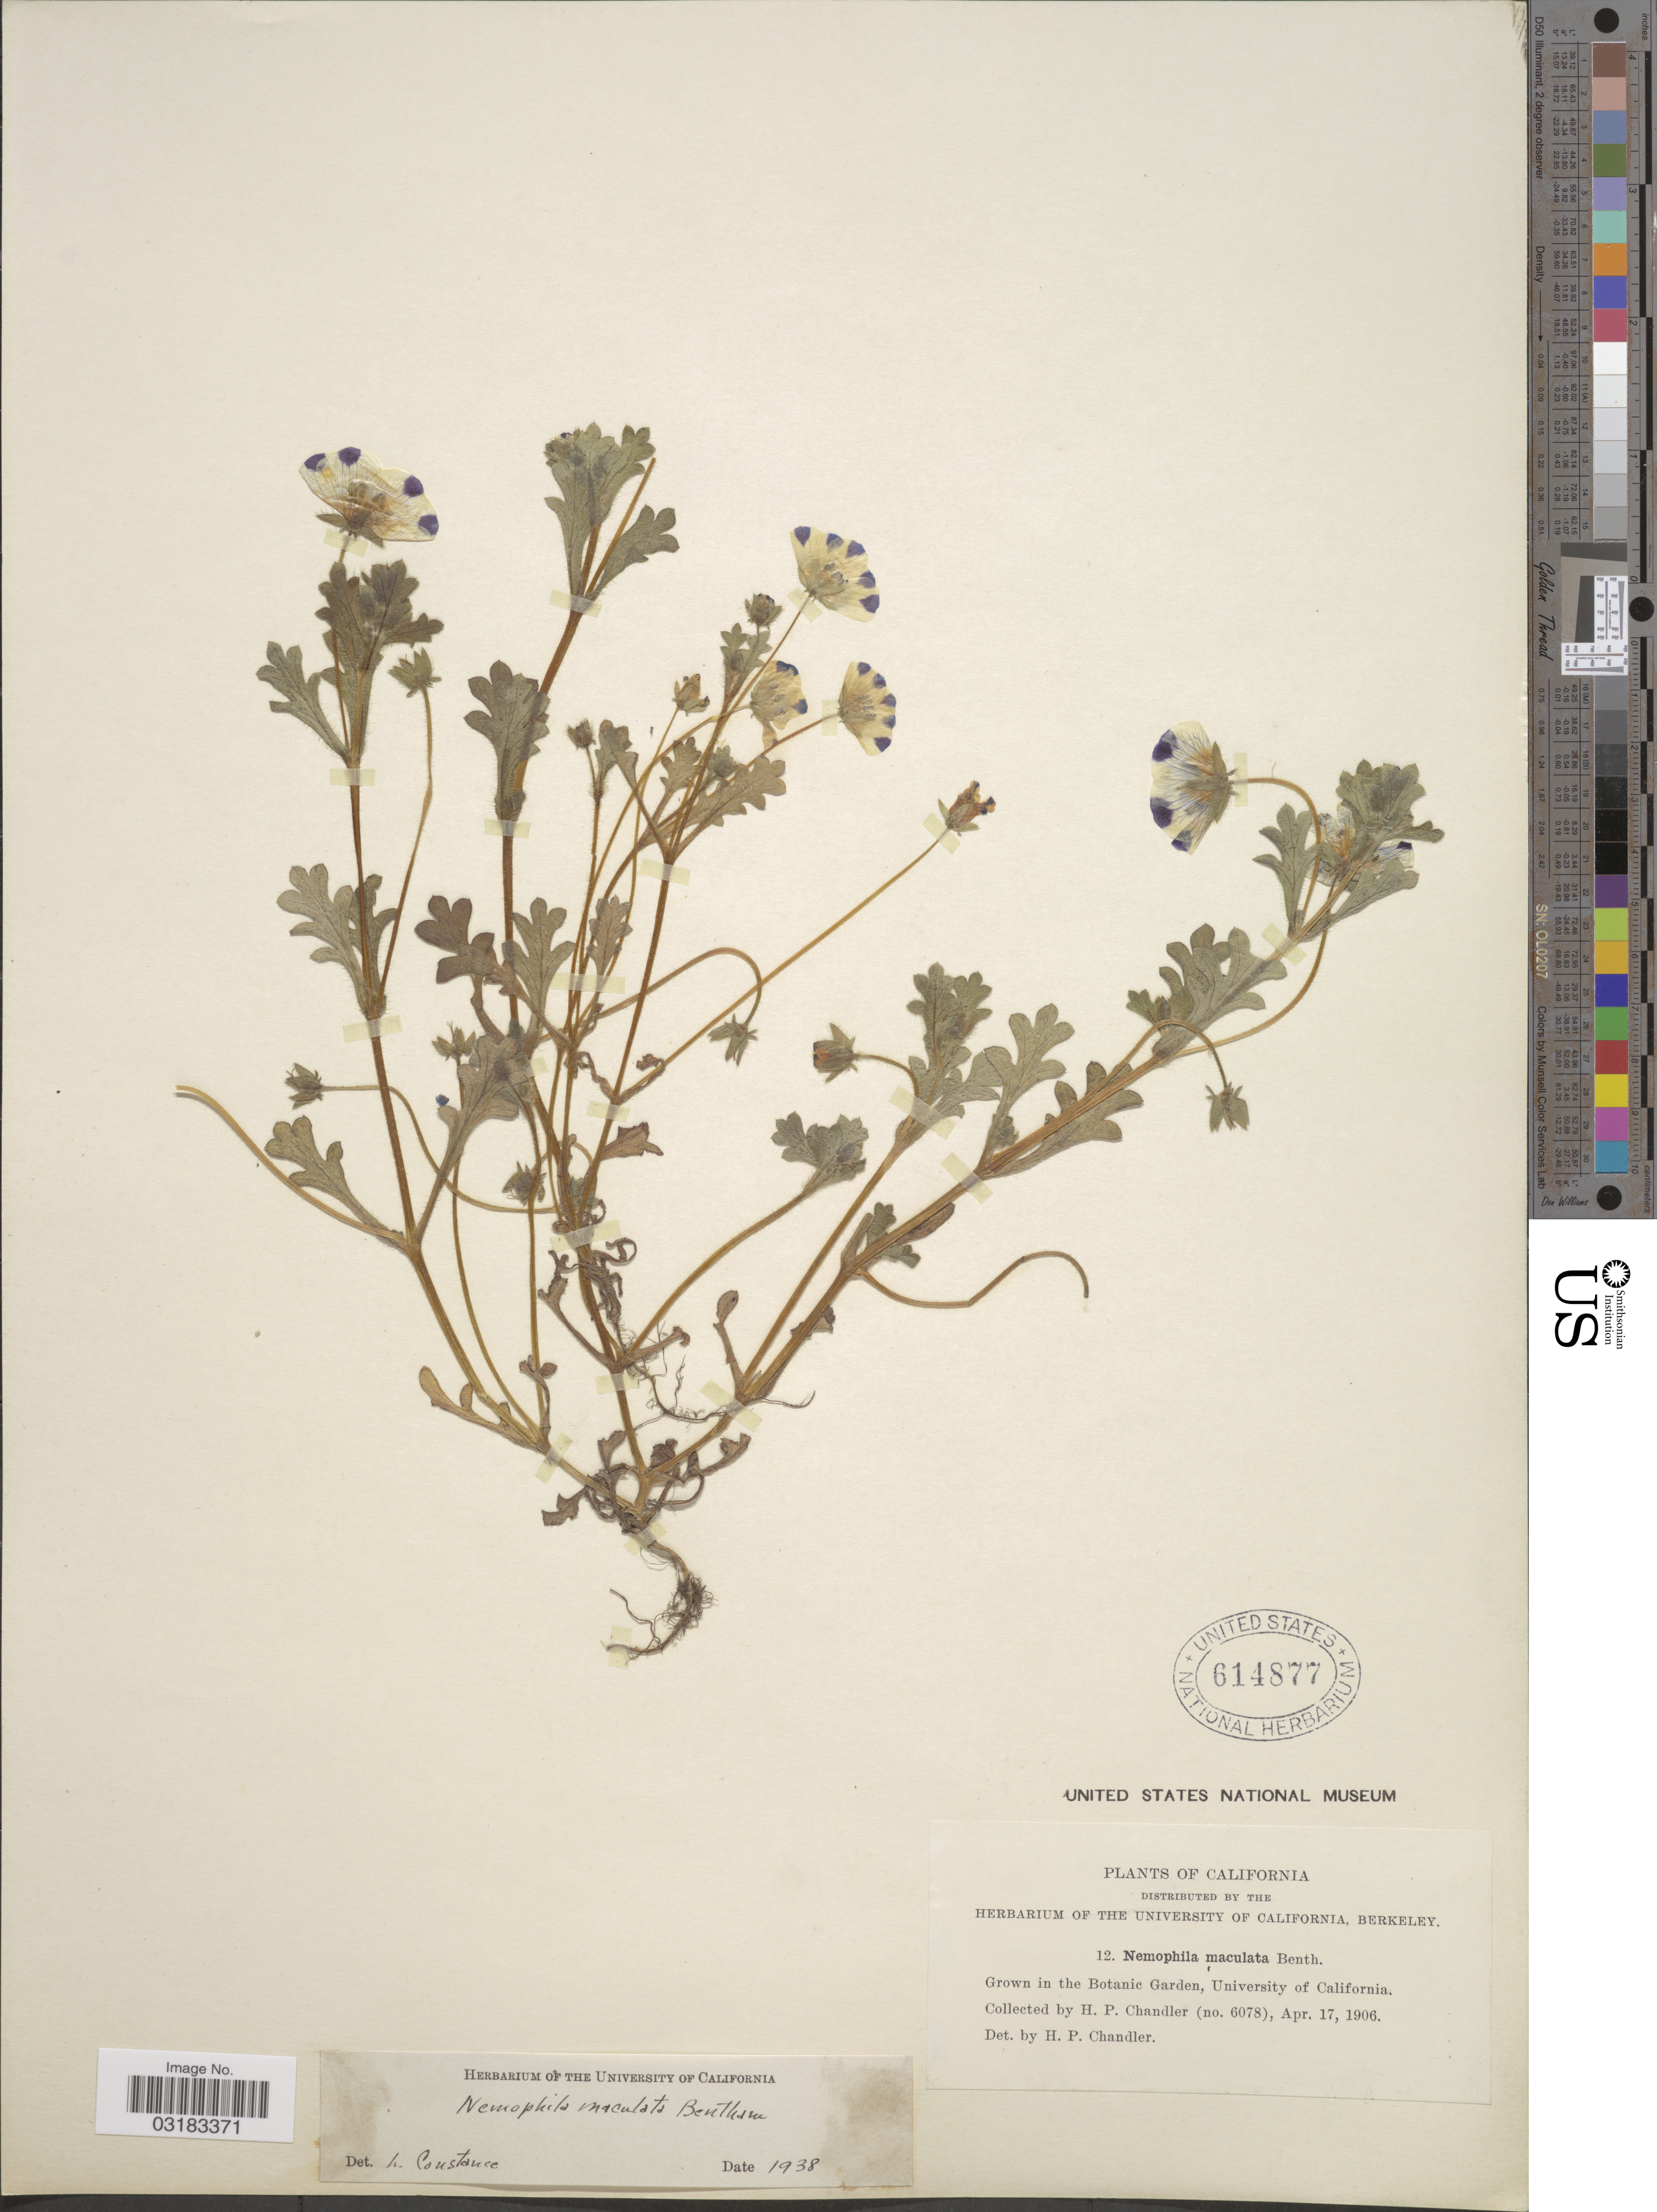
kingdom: Plantae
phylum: Tracheophyta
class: Magnoliopsida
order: Boraginales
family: Hydrophyllaceae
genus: Nemophila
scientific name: Nemophila maculata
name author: Benth. ex Lindl.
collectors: H. Chandler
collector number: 12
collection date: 1906-04-17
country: United States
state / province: California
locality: Grown in the Botanic Garden, University of California.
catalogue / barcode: US 614877